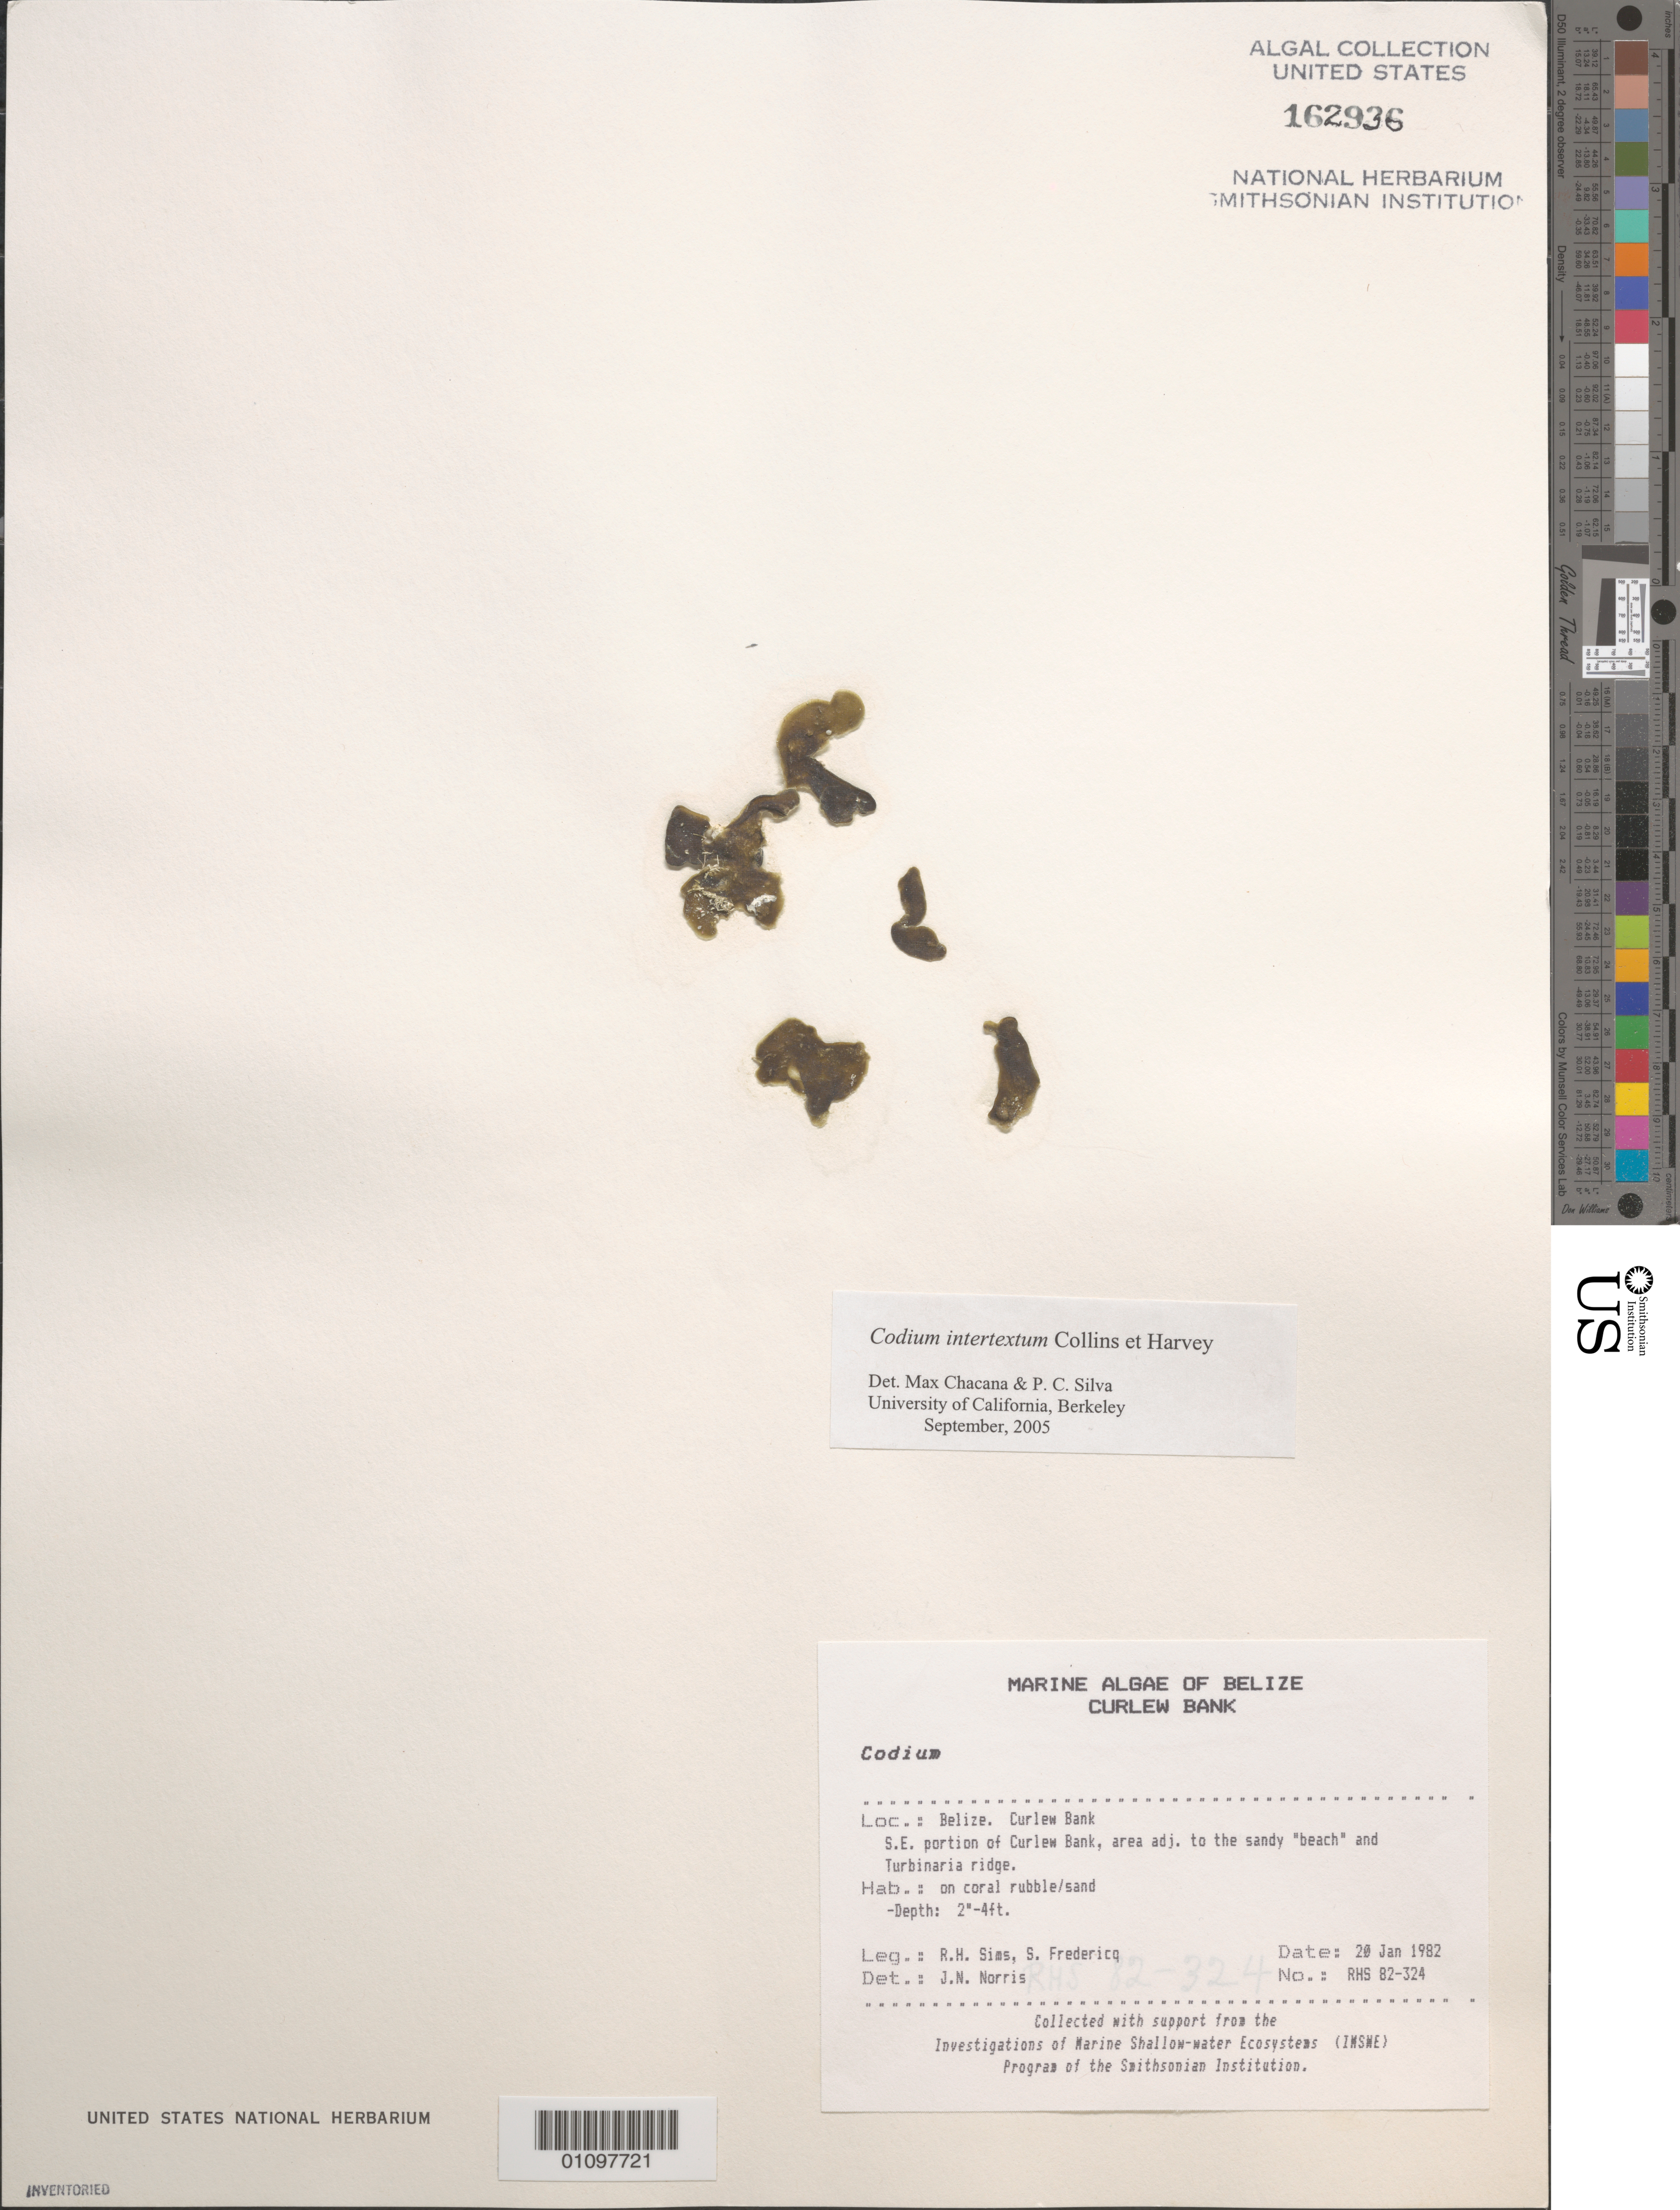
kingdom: Plantae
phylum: Chlorophyta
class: Ulvophyceae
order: Bryopsidales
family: Codiaceae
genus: Codium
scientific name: Codium intertextum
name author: Collins & Herv.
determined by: Chacana, M. E.; Silva, P. C.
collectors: R. H. Sims & S. Fredericq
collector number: RHS 82-324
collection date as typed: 20 Jan 1982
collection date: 1982-01-20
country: Belize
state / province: Stann Creek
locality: Curlew Bank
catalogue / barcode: US 162936